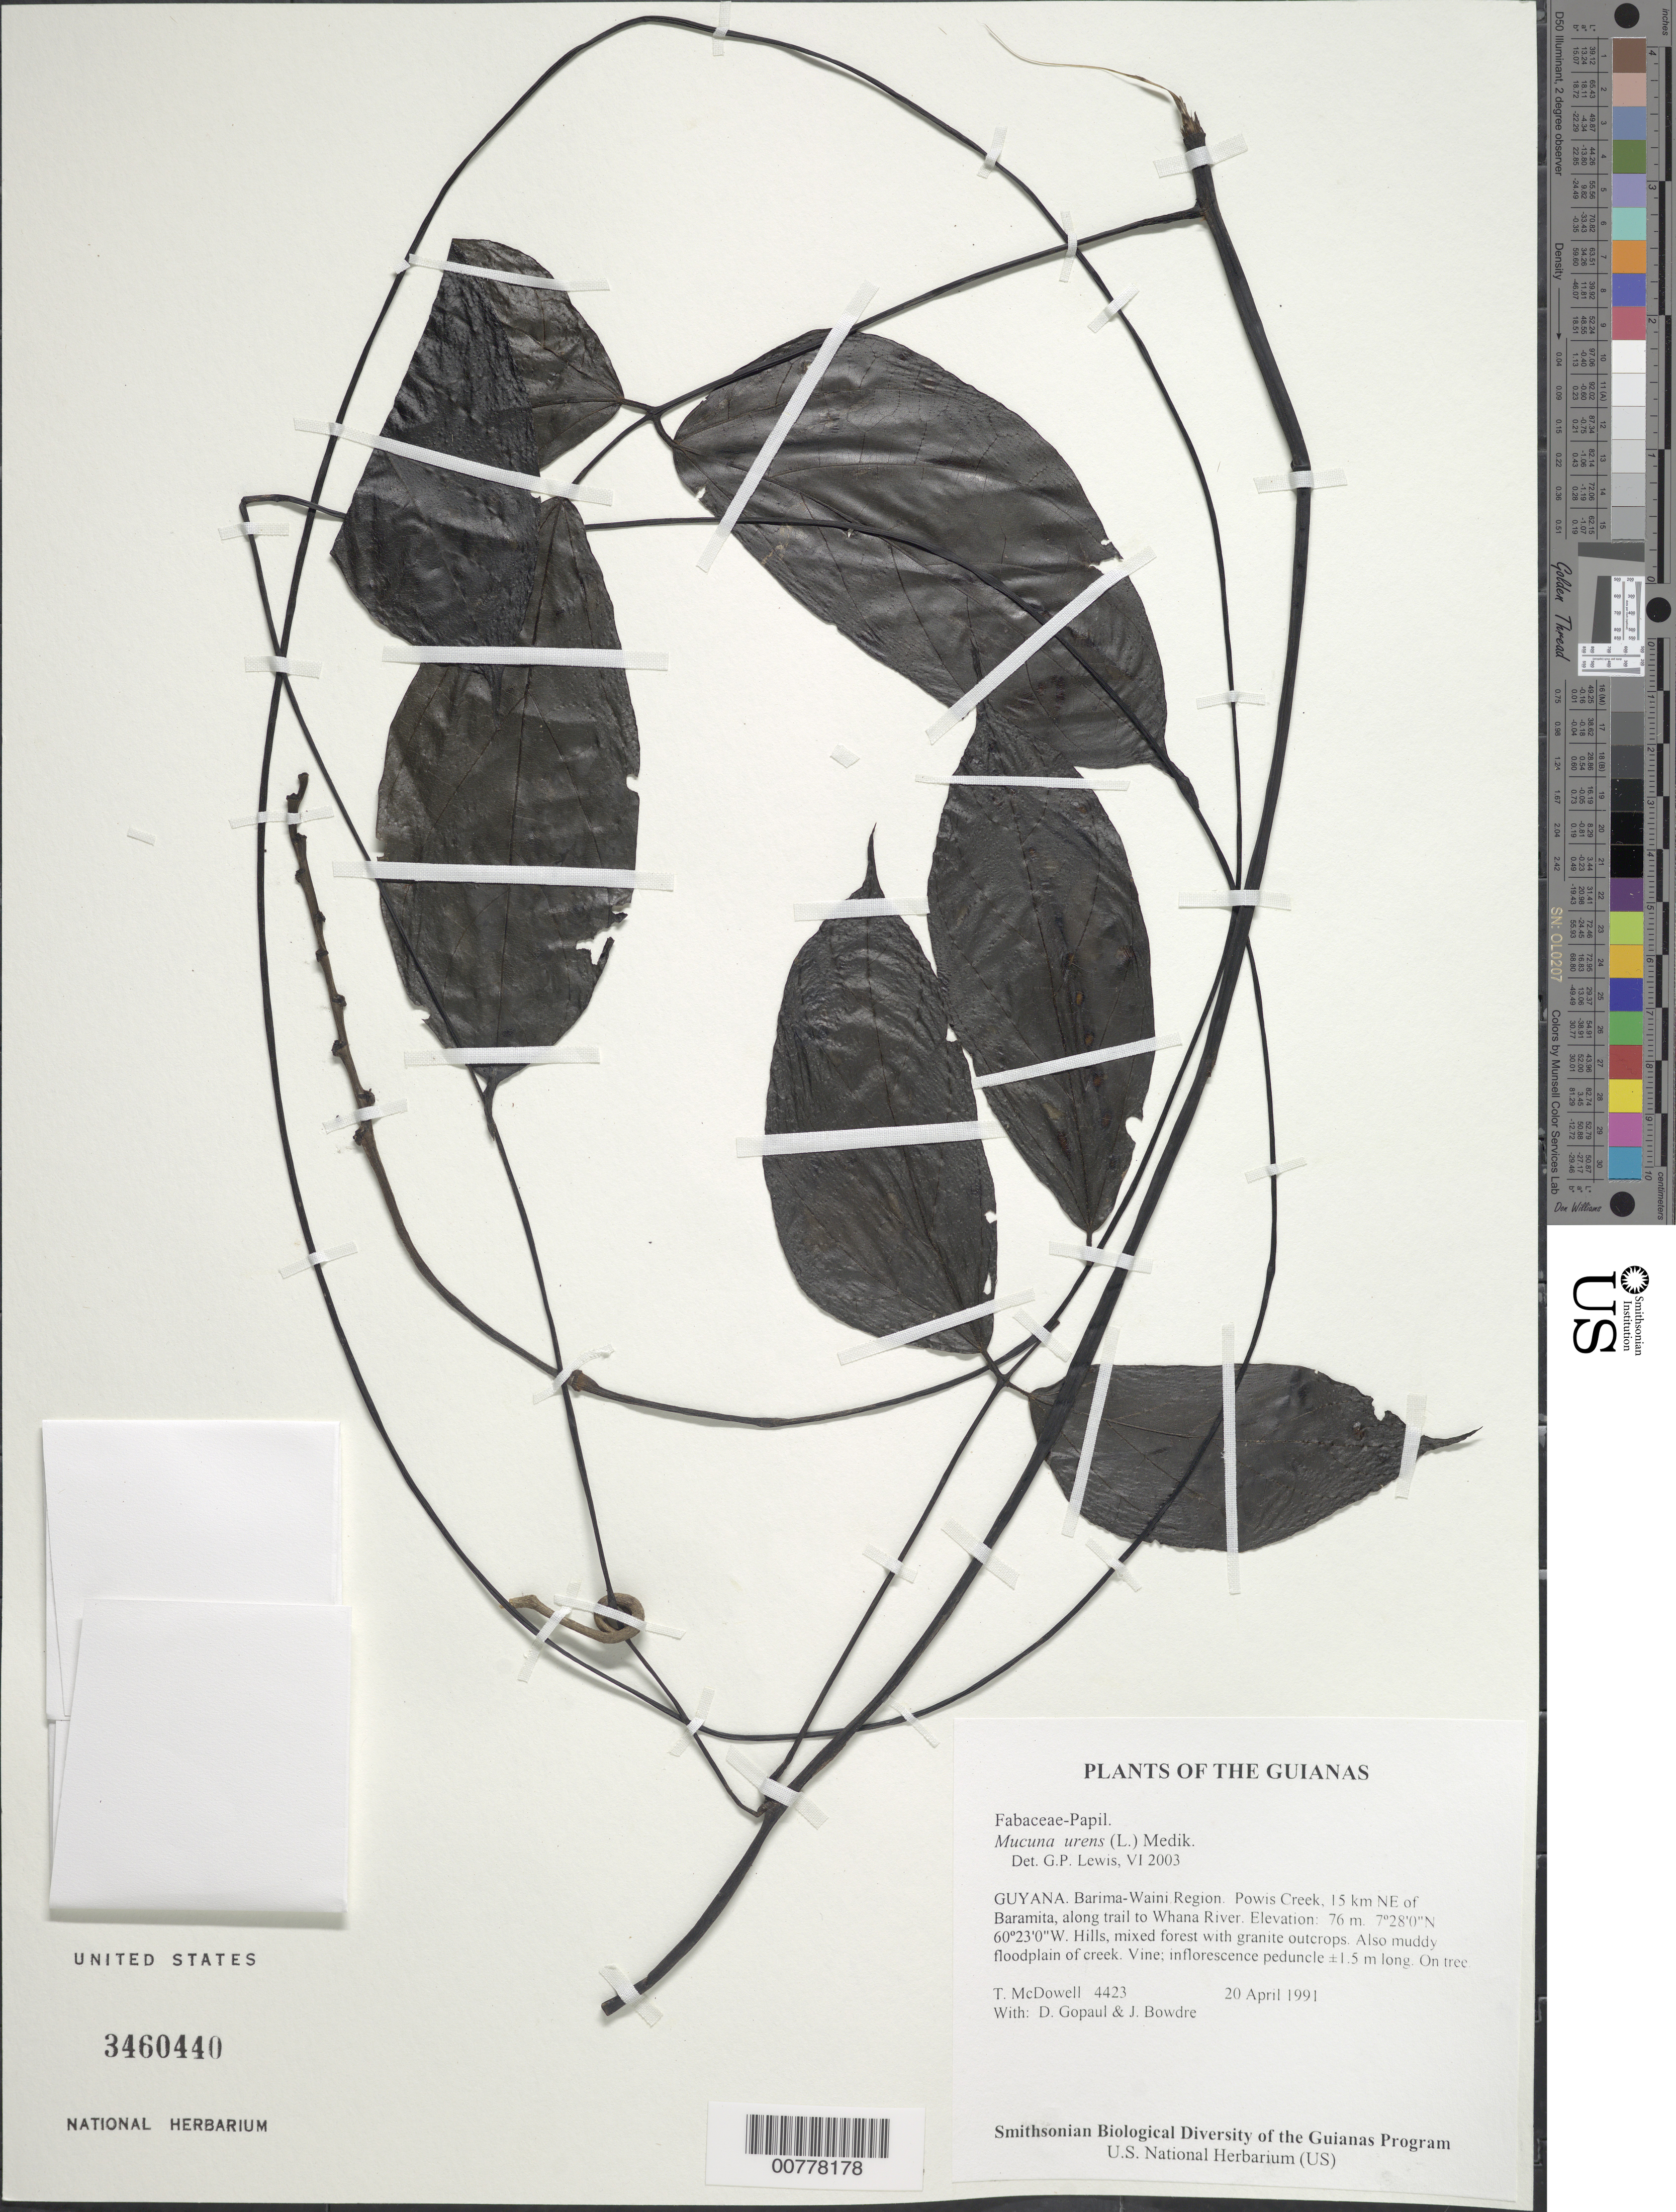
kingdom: Plantae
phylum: Tracheophyta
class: Magnoliopsida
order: Fabales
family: Fabaceae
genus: Mucuna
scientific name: Mucuna urens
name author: (L.) Medik.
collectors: T. McDowell, D. Gopaul & J. Bowdre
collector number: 4423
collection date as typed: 20 April 1991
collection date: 1991-04-20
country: Guyana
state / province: Barima-Waini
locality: Powis Creek, 15 km NE of Baramita, along trail to Whana River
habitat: Hills, mixed forest with granite outcrops. Also muddy floodplain of creek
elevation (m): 76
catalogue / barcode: US 3460440